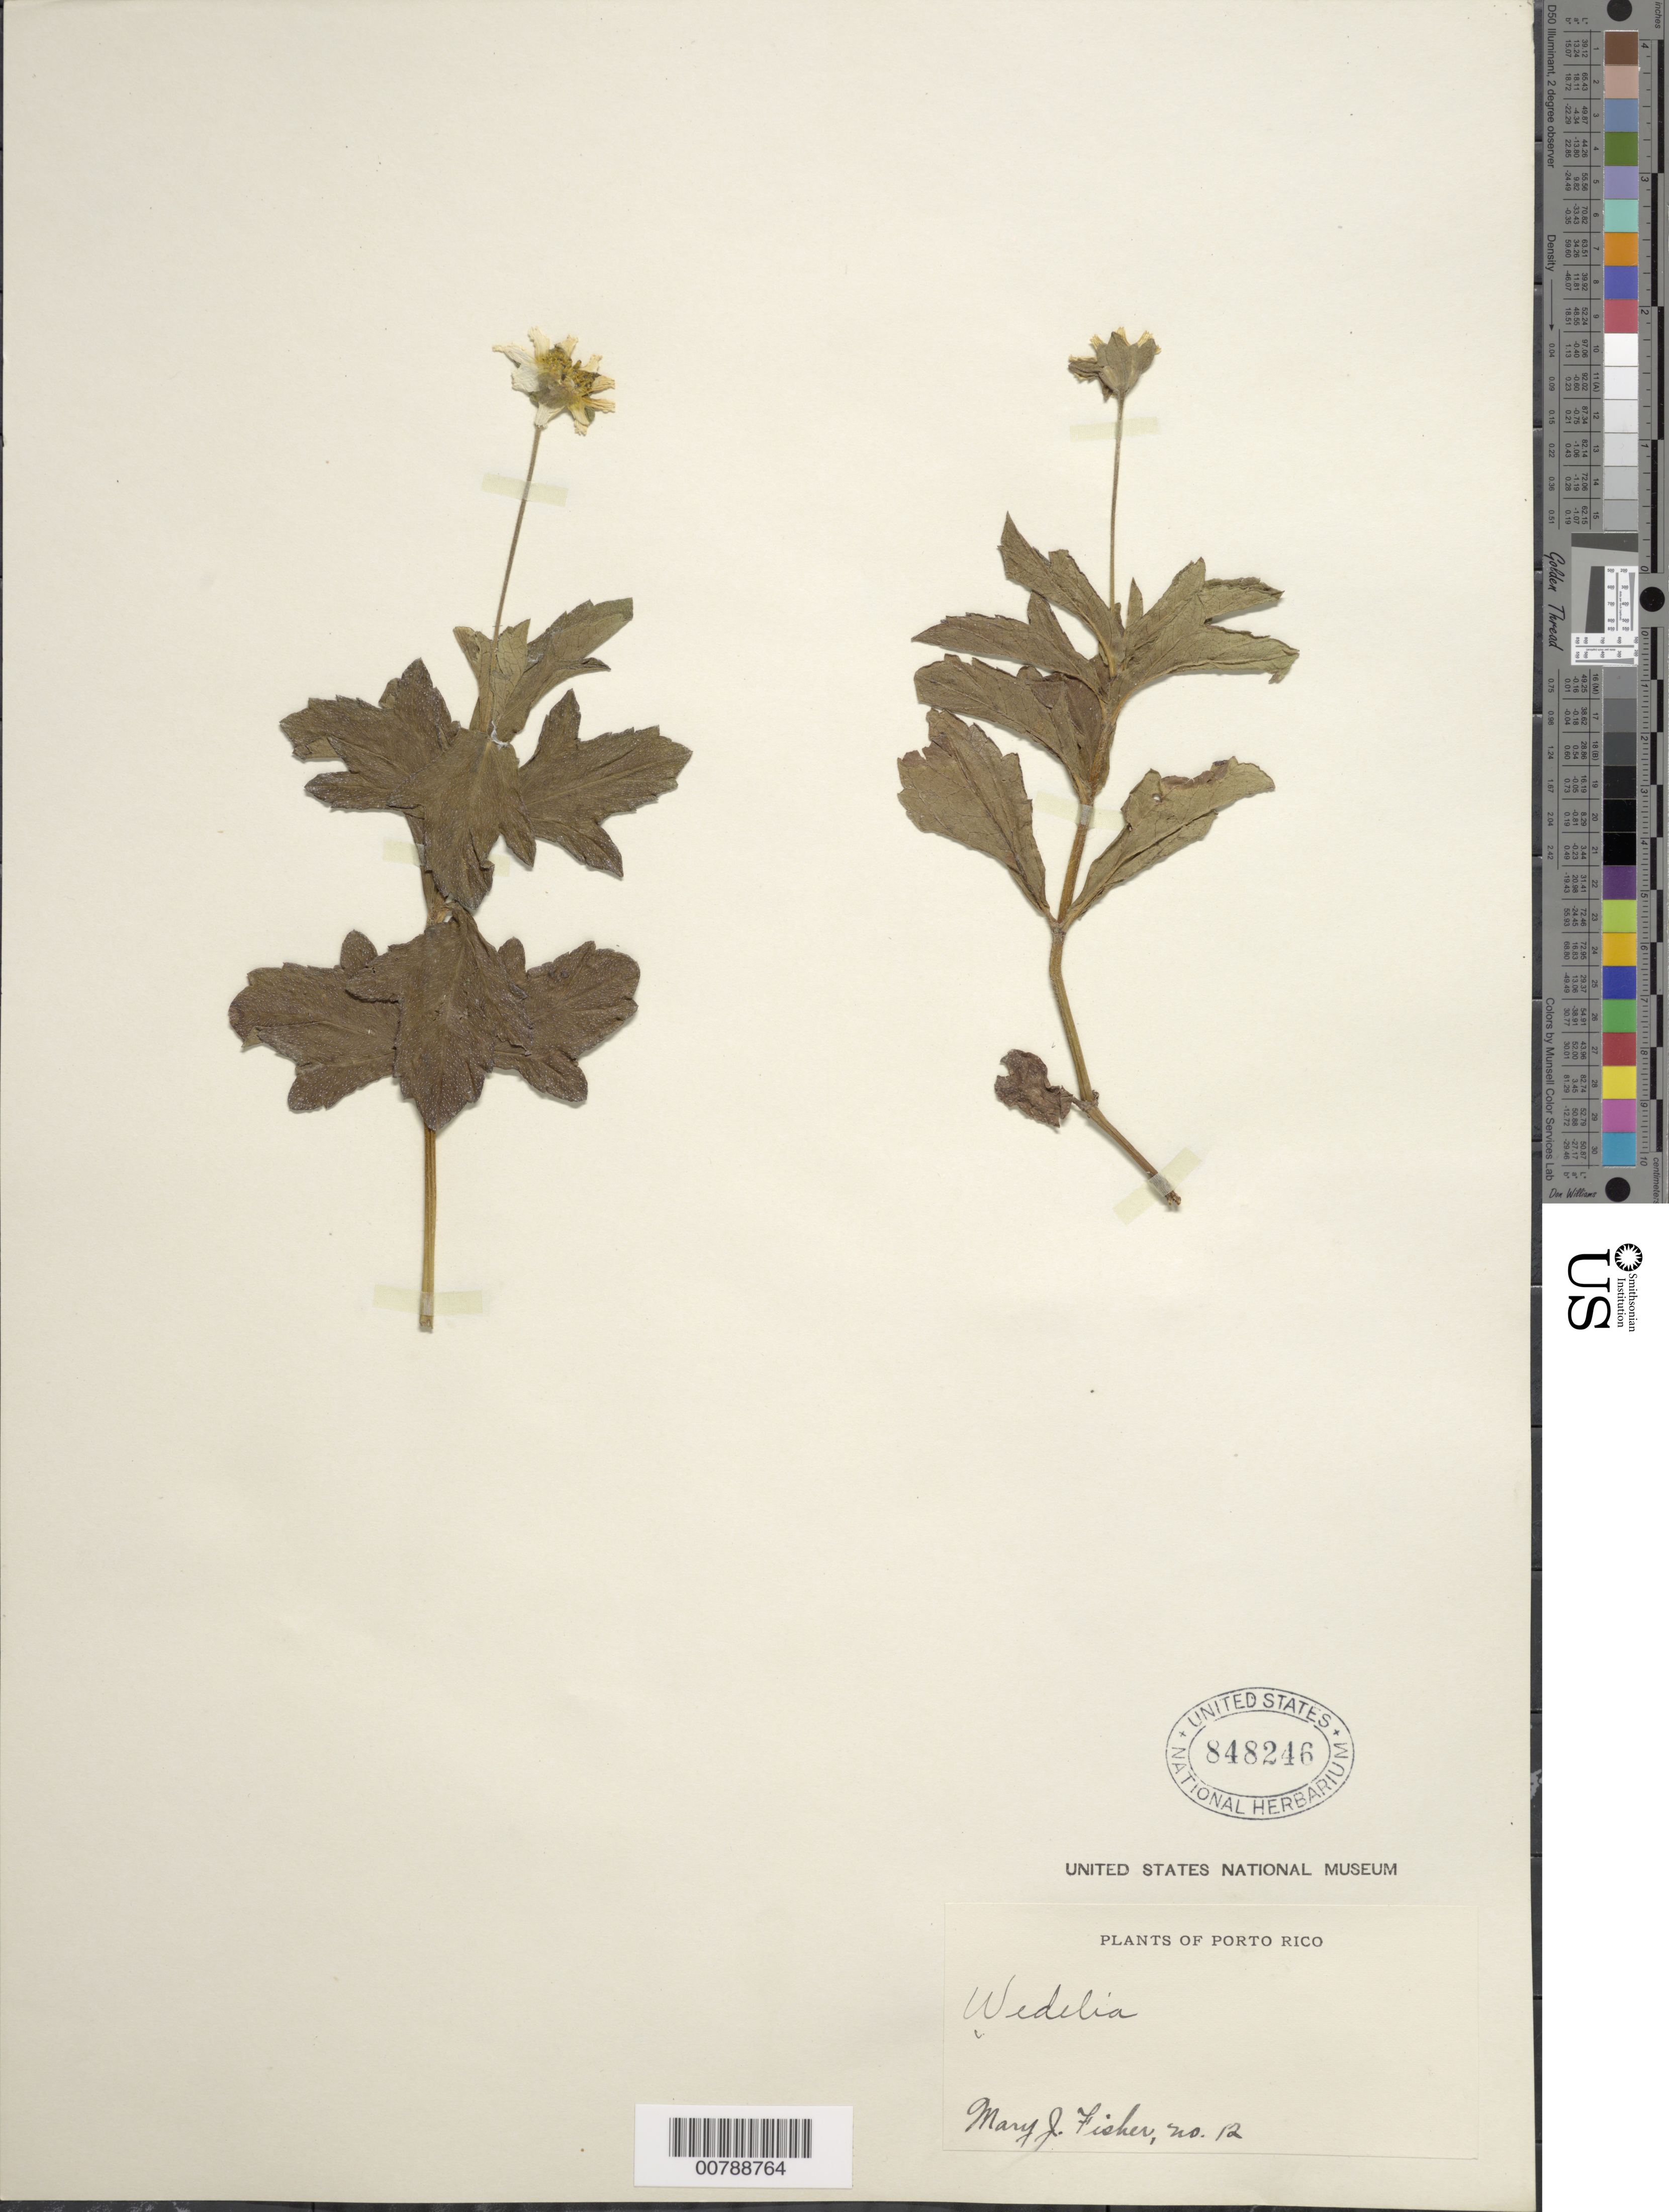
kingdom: Plantae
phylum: Tracheophyta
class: Magnoliopsida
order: Asterales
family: Asteraceae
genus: Sphagneticola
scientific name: Sphagneticola trilobata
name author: (L.) Pruski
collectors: M. J. Fisher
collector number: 12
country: Puerto Rico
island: Puerto Rico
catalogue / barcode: US 848246